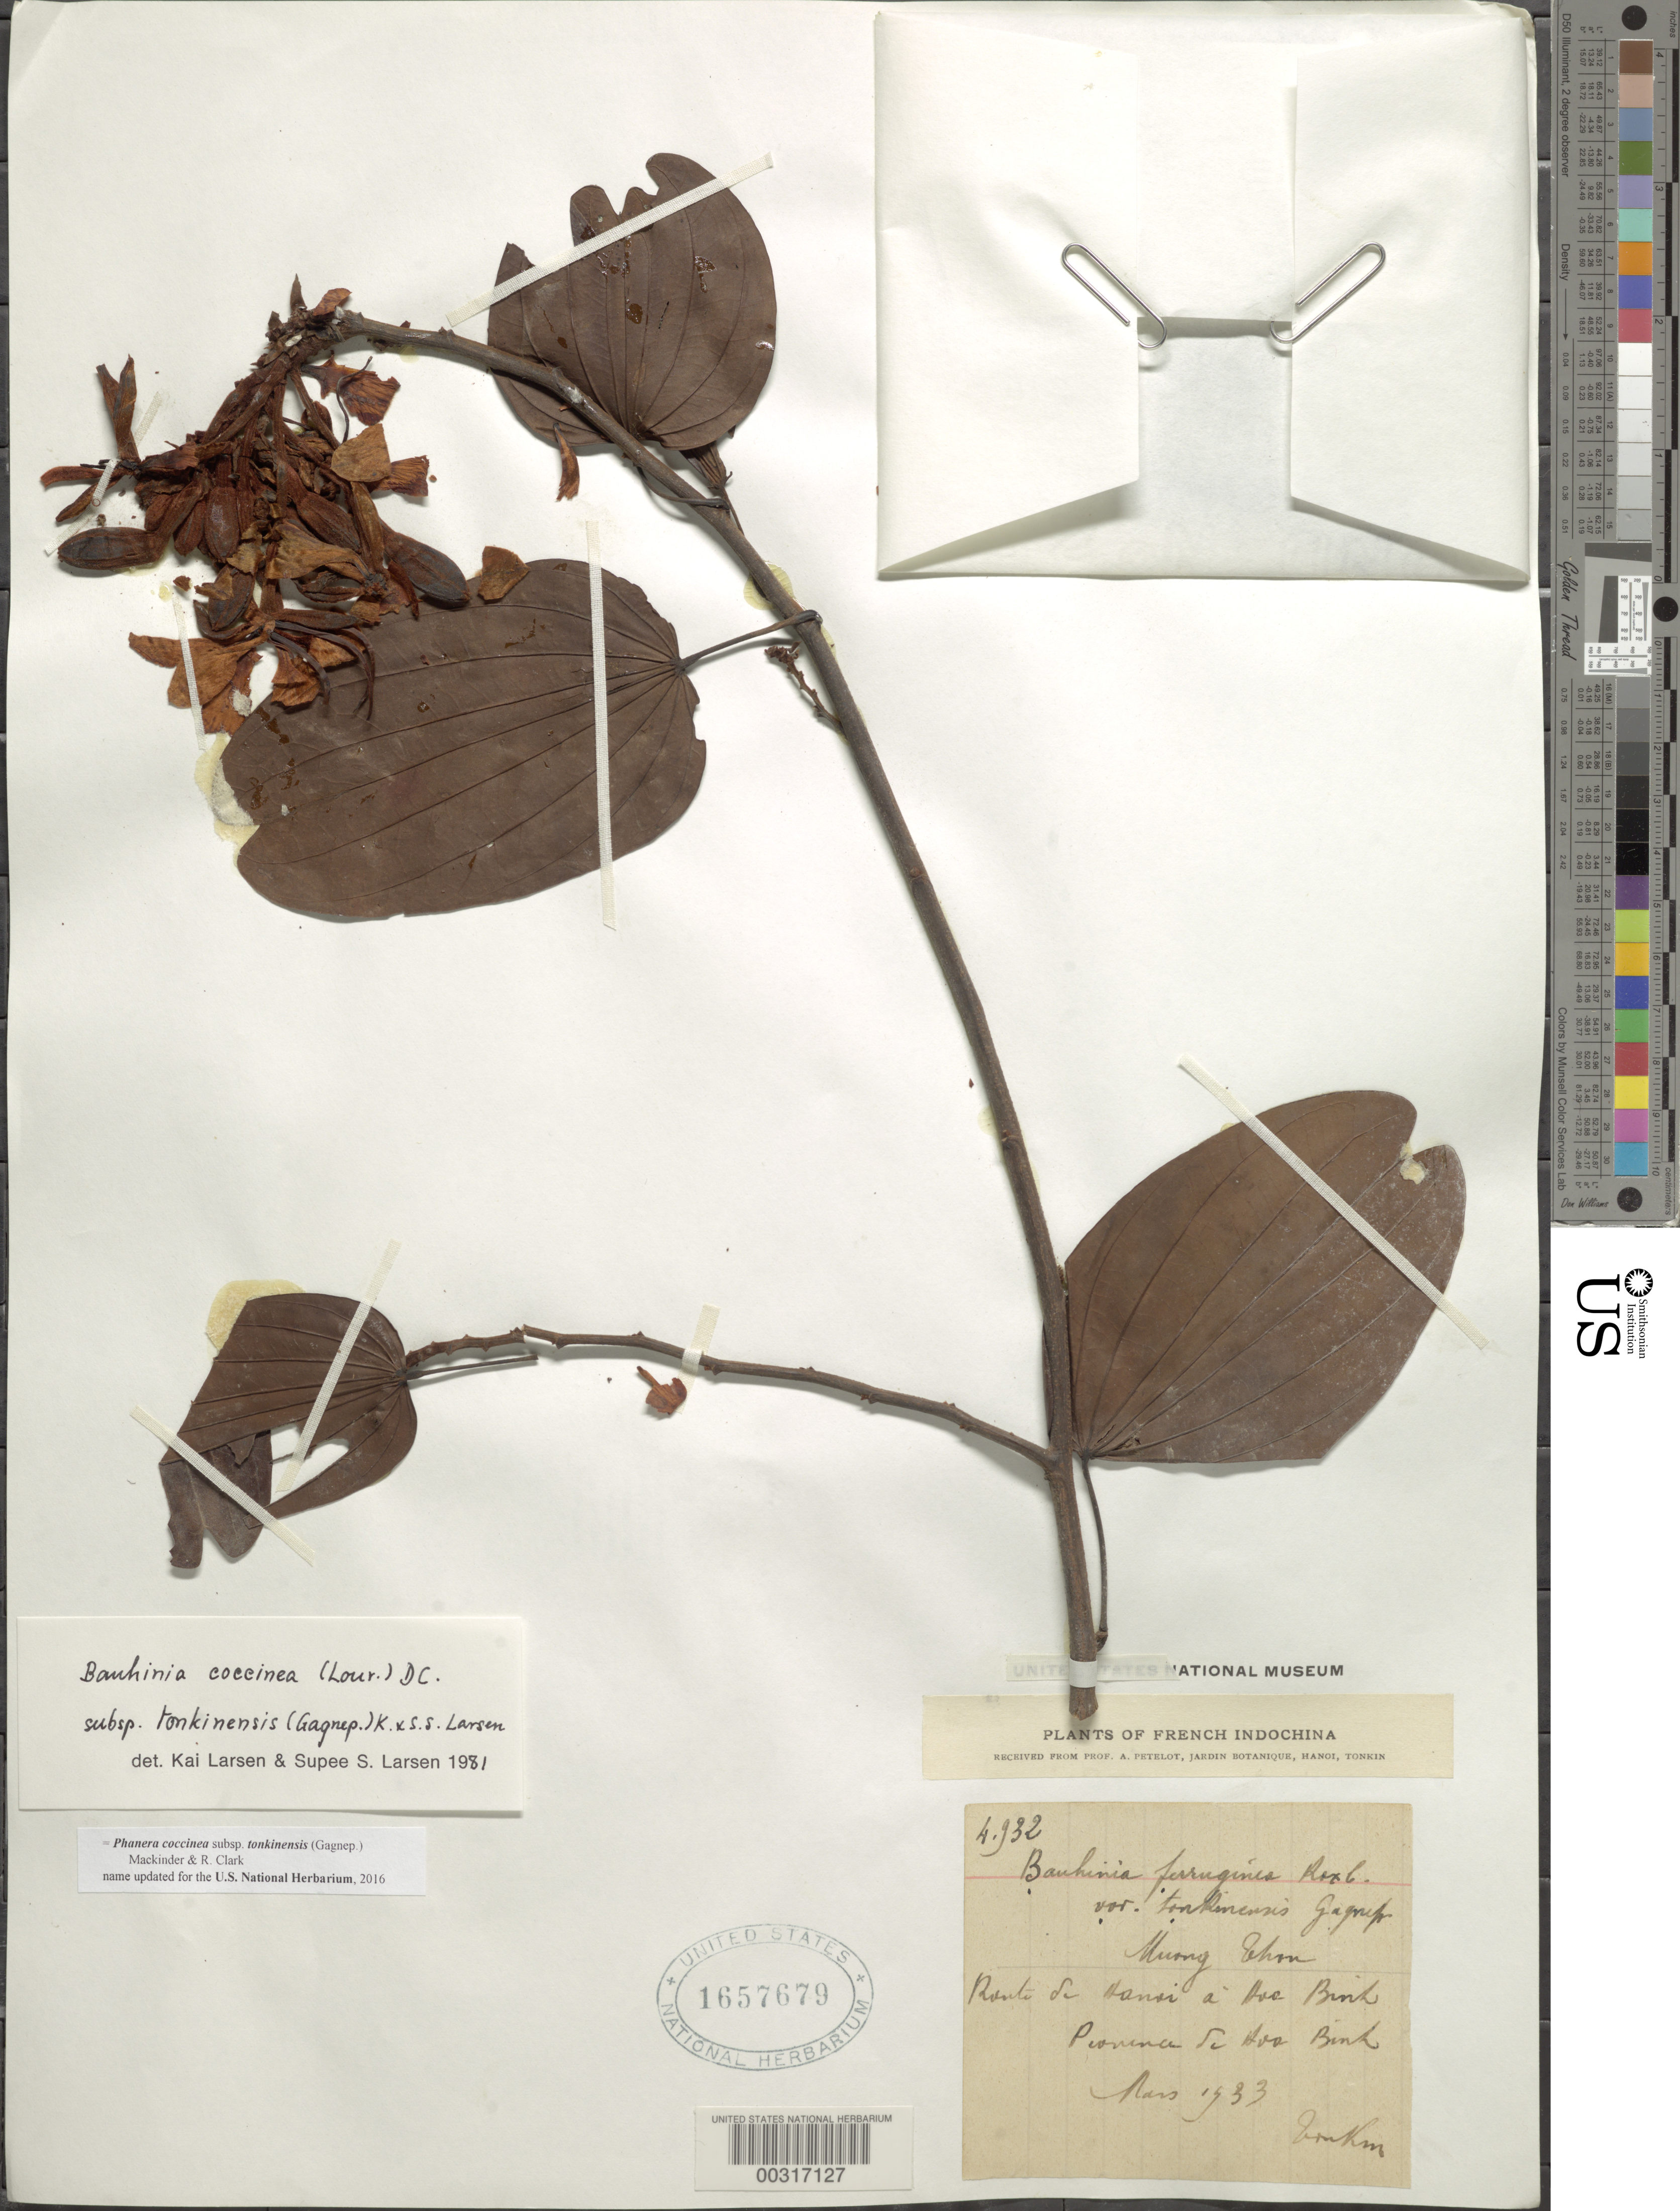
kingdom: Plantae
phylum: Tracheophyta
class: Magnoliopsida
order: Fabales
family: Fabaceae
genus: Phanera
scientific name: Phanera coccinea subsp. tonkinensis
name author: (Gagnep.) Mackinder & R. Clark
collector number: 4932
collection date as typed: Mar 1933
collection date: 1933-03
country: Vietnam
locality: Muong thon, road to hanoi to hoa binh; province of hoa binh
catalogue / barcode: US 1657679